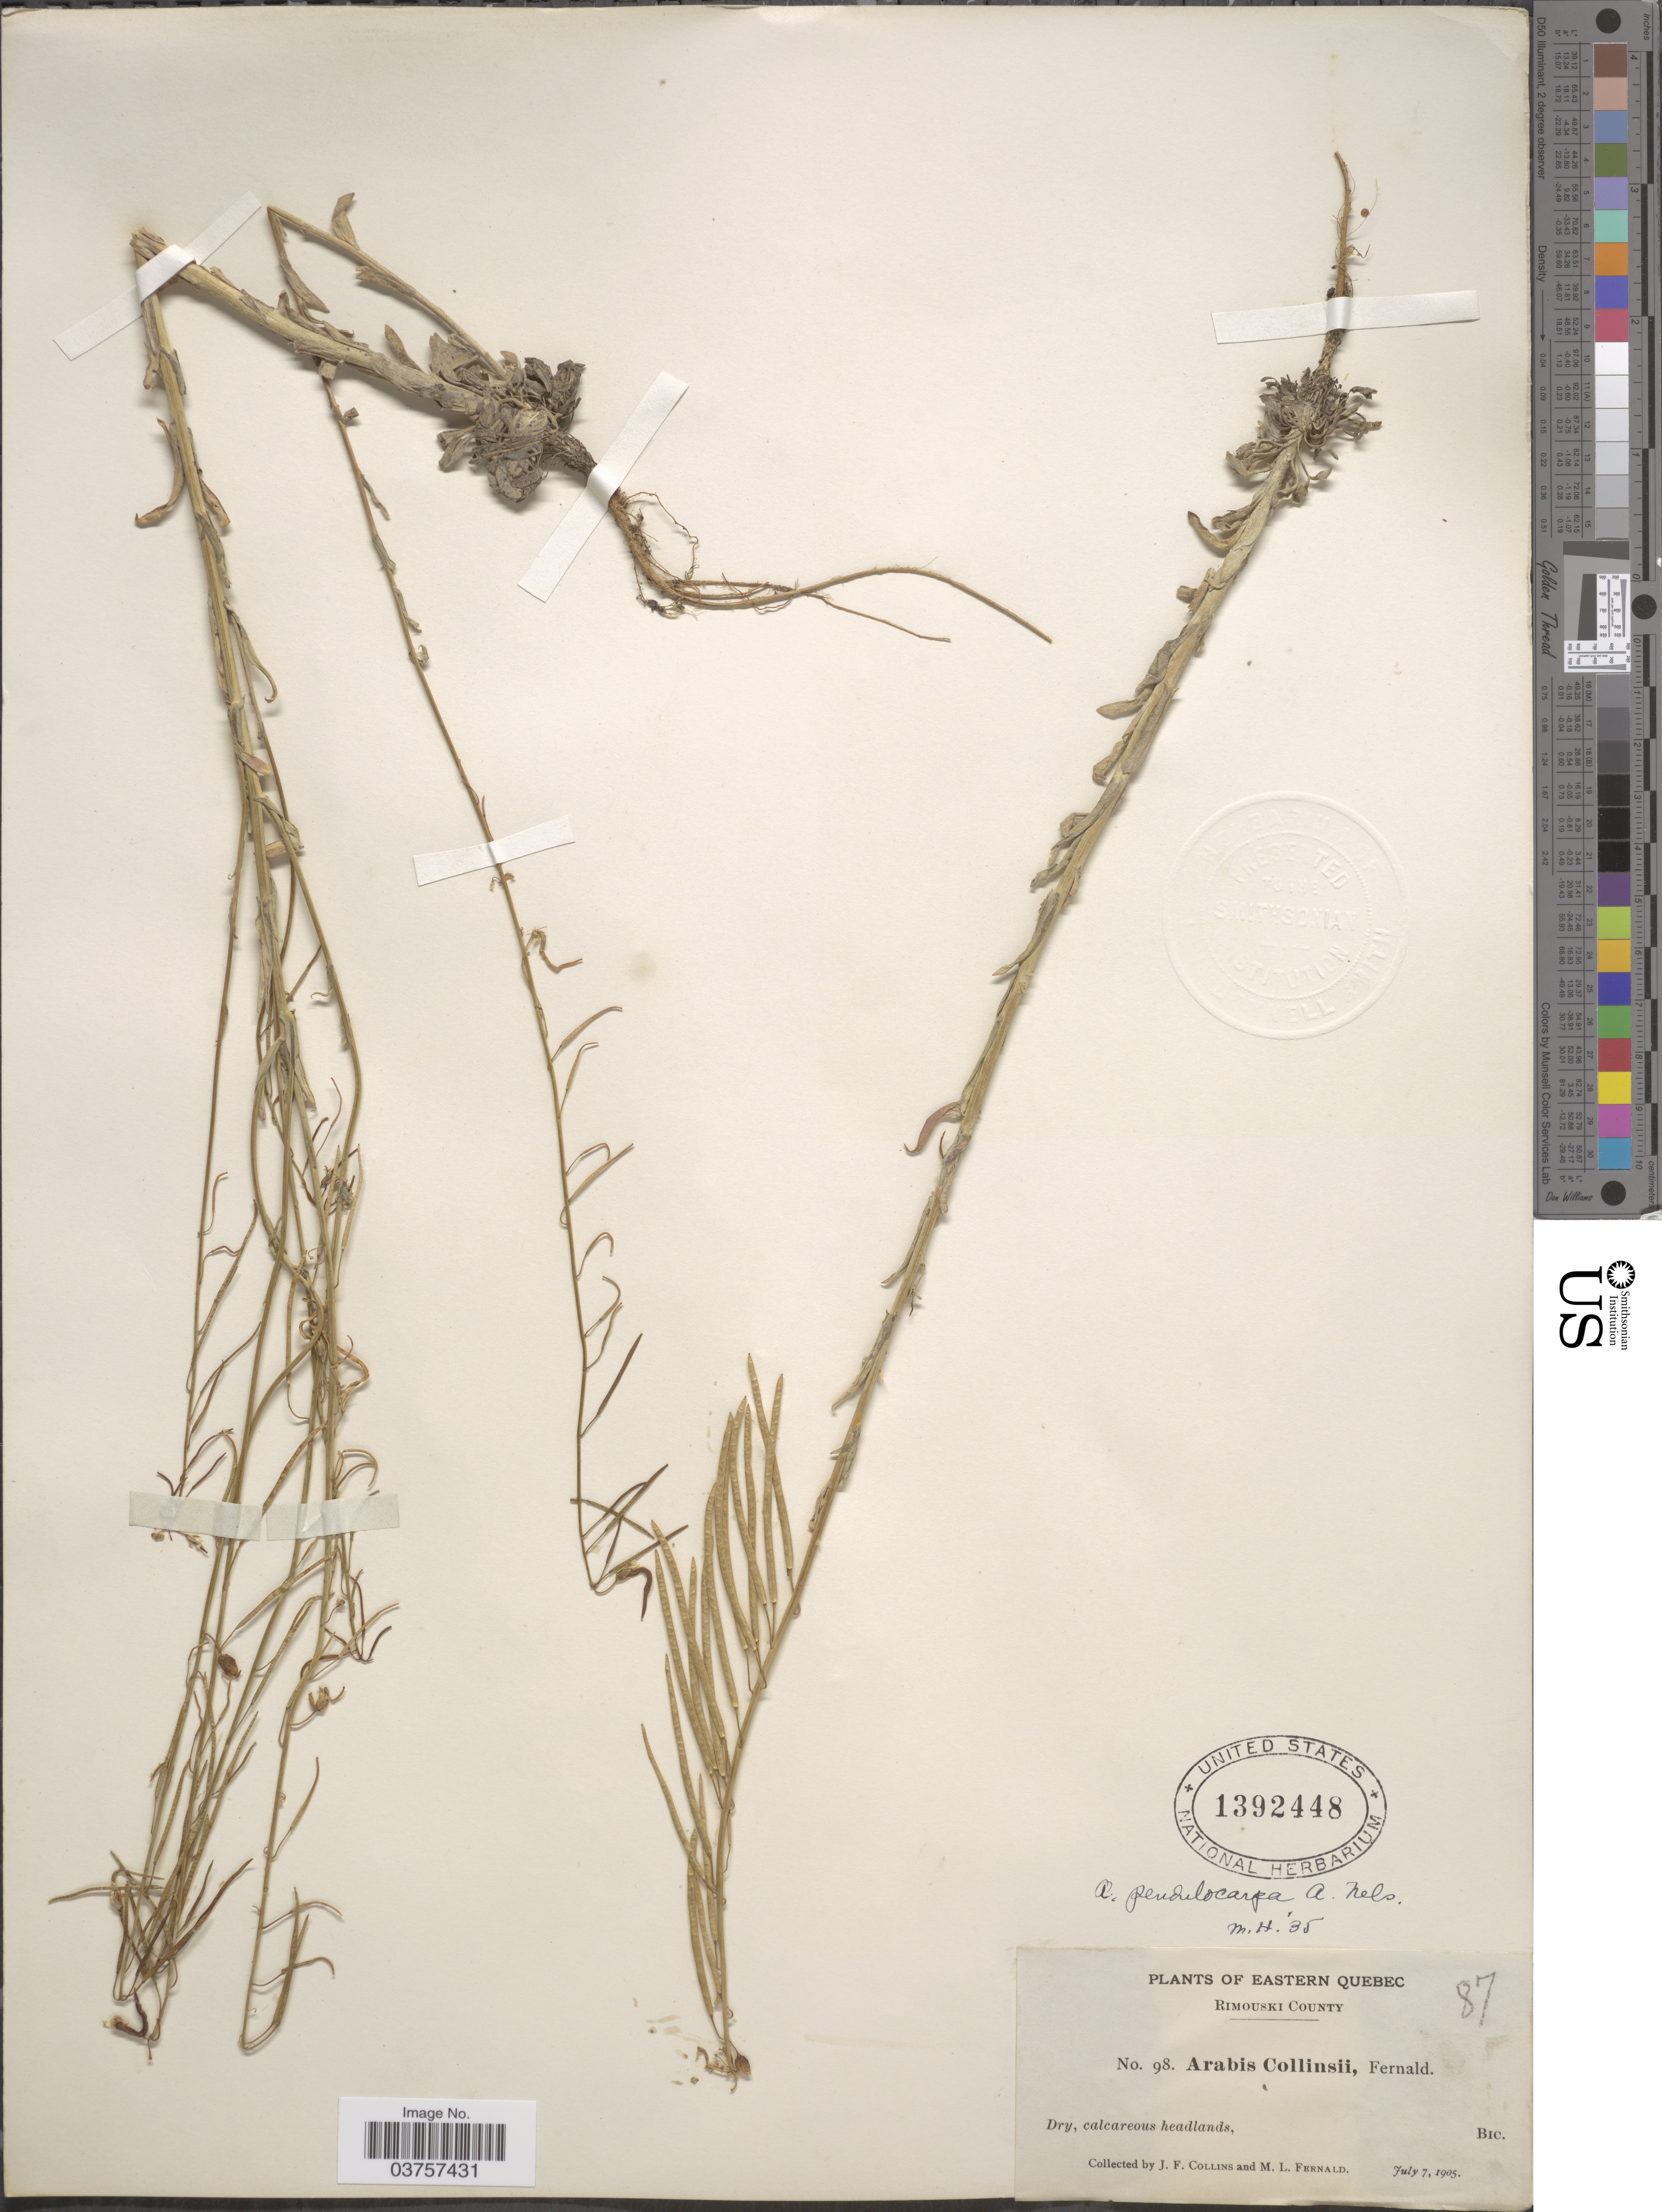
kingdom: Plantae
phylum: Tracheophyta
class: Magnoliopsida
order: Brassicales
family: Brassicaceae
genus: Arabis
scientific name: Arabis holboellii var. collinsii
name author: (Fernald) Rollins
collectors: J. Collins & M. L. Fernald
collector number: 98/87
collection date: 1905-07-07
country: Canada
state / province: Quebec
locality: Eastern Quebec, Rimouski County, Bic.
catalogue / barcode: US 1392448